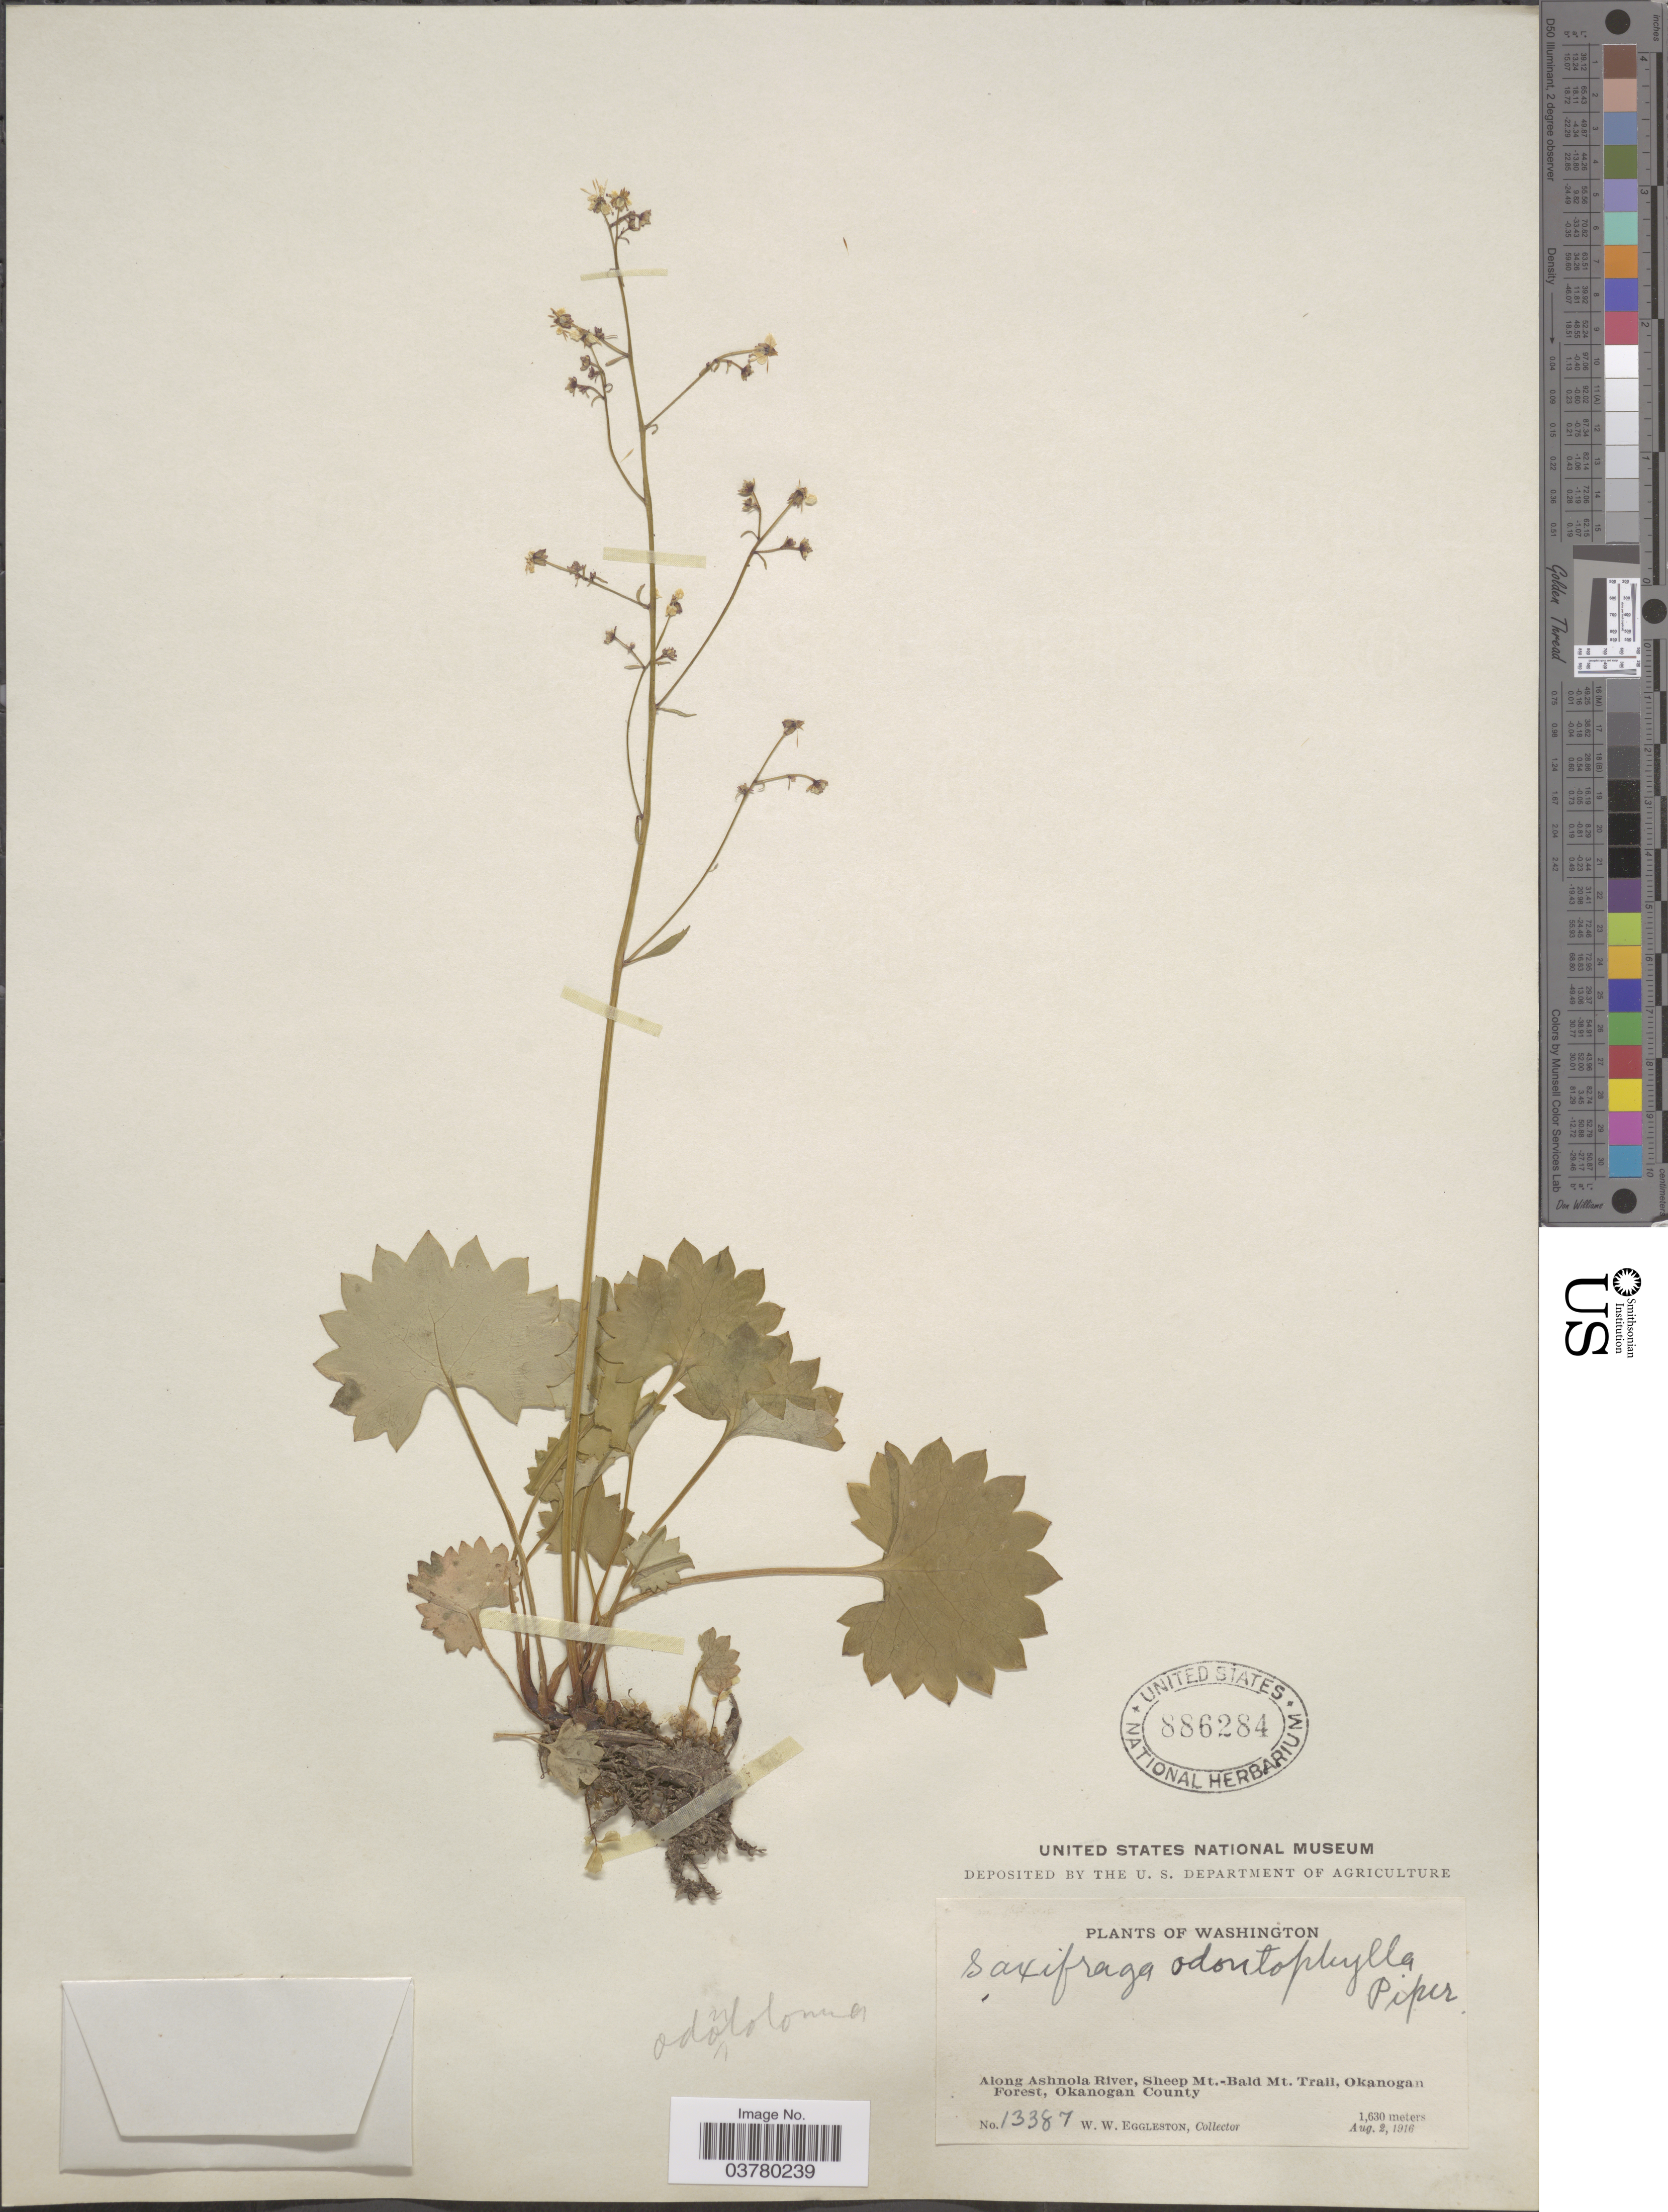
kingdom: Plantae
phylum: Tracheophyta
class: Magnoliopsida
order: Saxifragales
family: Saxifragaceae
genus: Micranthes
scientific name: Micranthes odontoloma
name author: (Piper) A. Heller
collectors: W. W. Eggleston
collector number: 13387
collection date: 1916-08-02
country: United States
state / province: Washington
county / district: Okanogan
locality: Along Ashnola River, Sheep Mt.-Bald Mt. Trail, Okanogan Forest, Okanogan County.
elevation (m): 1630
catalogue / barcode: US 886284